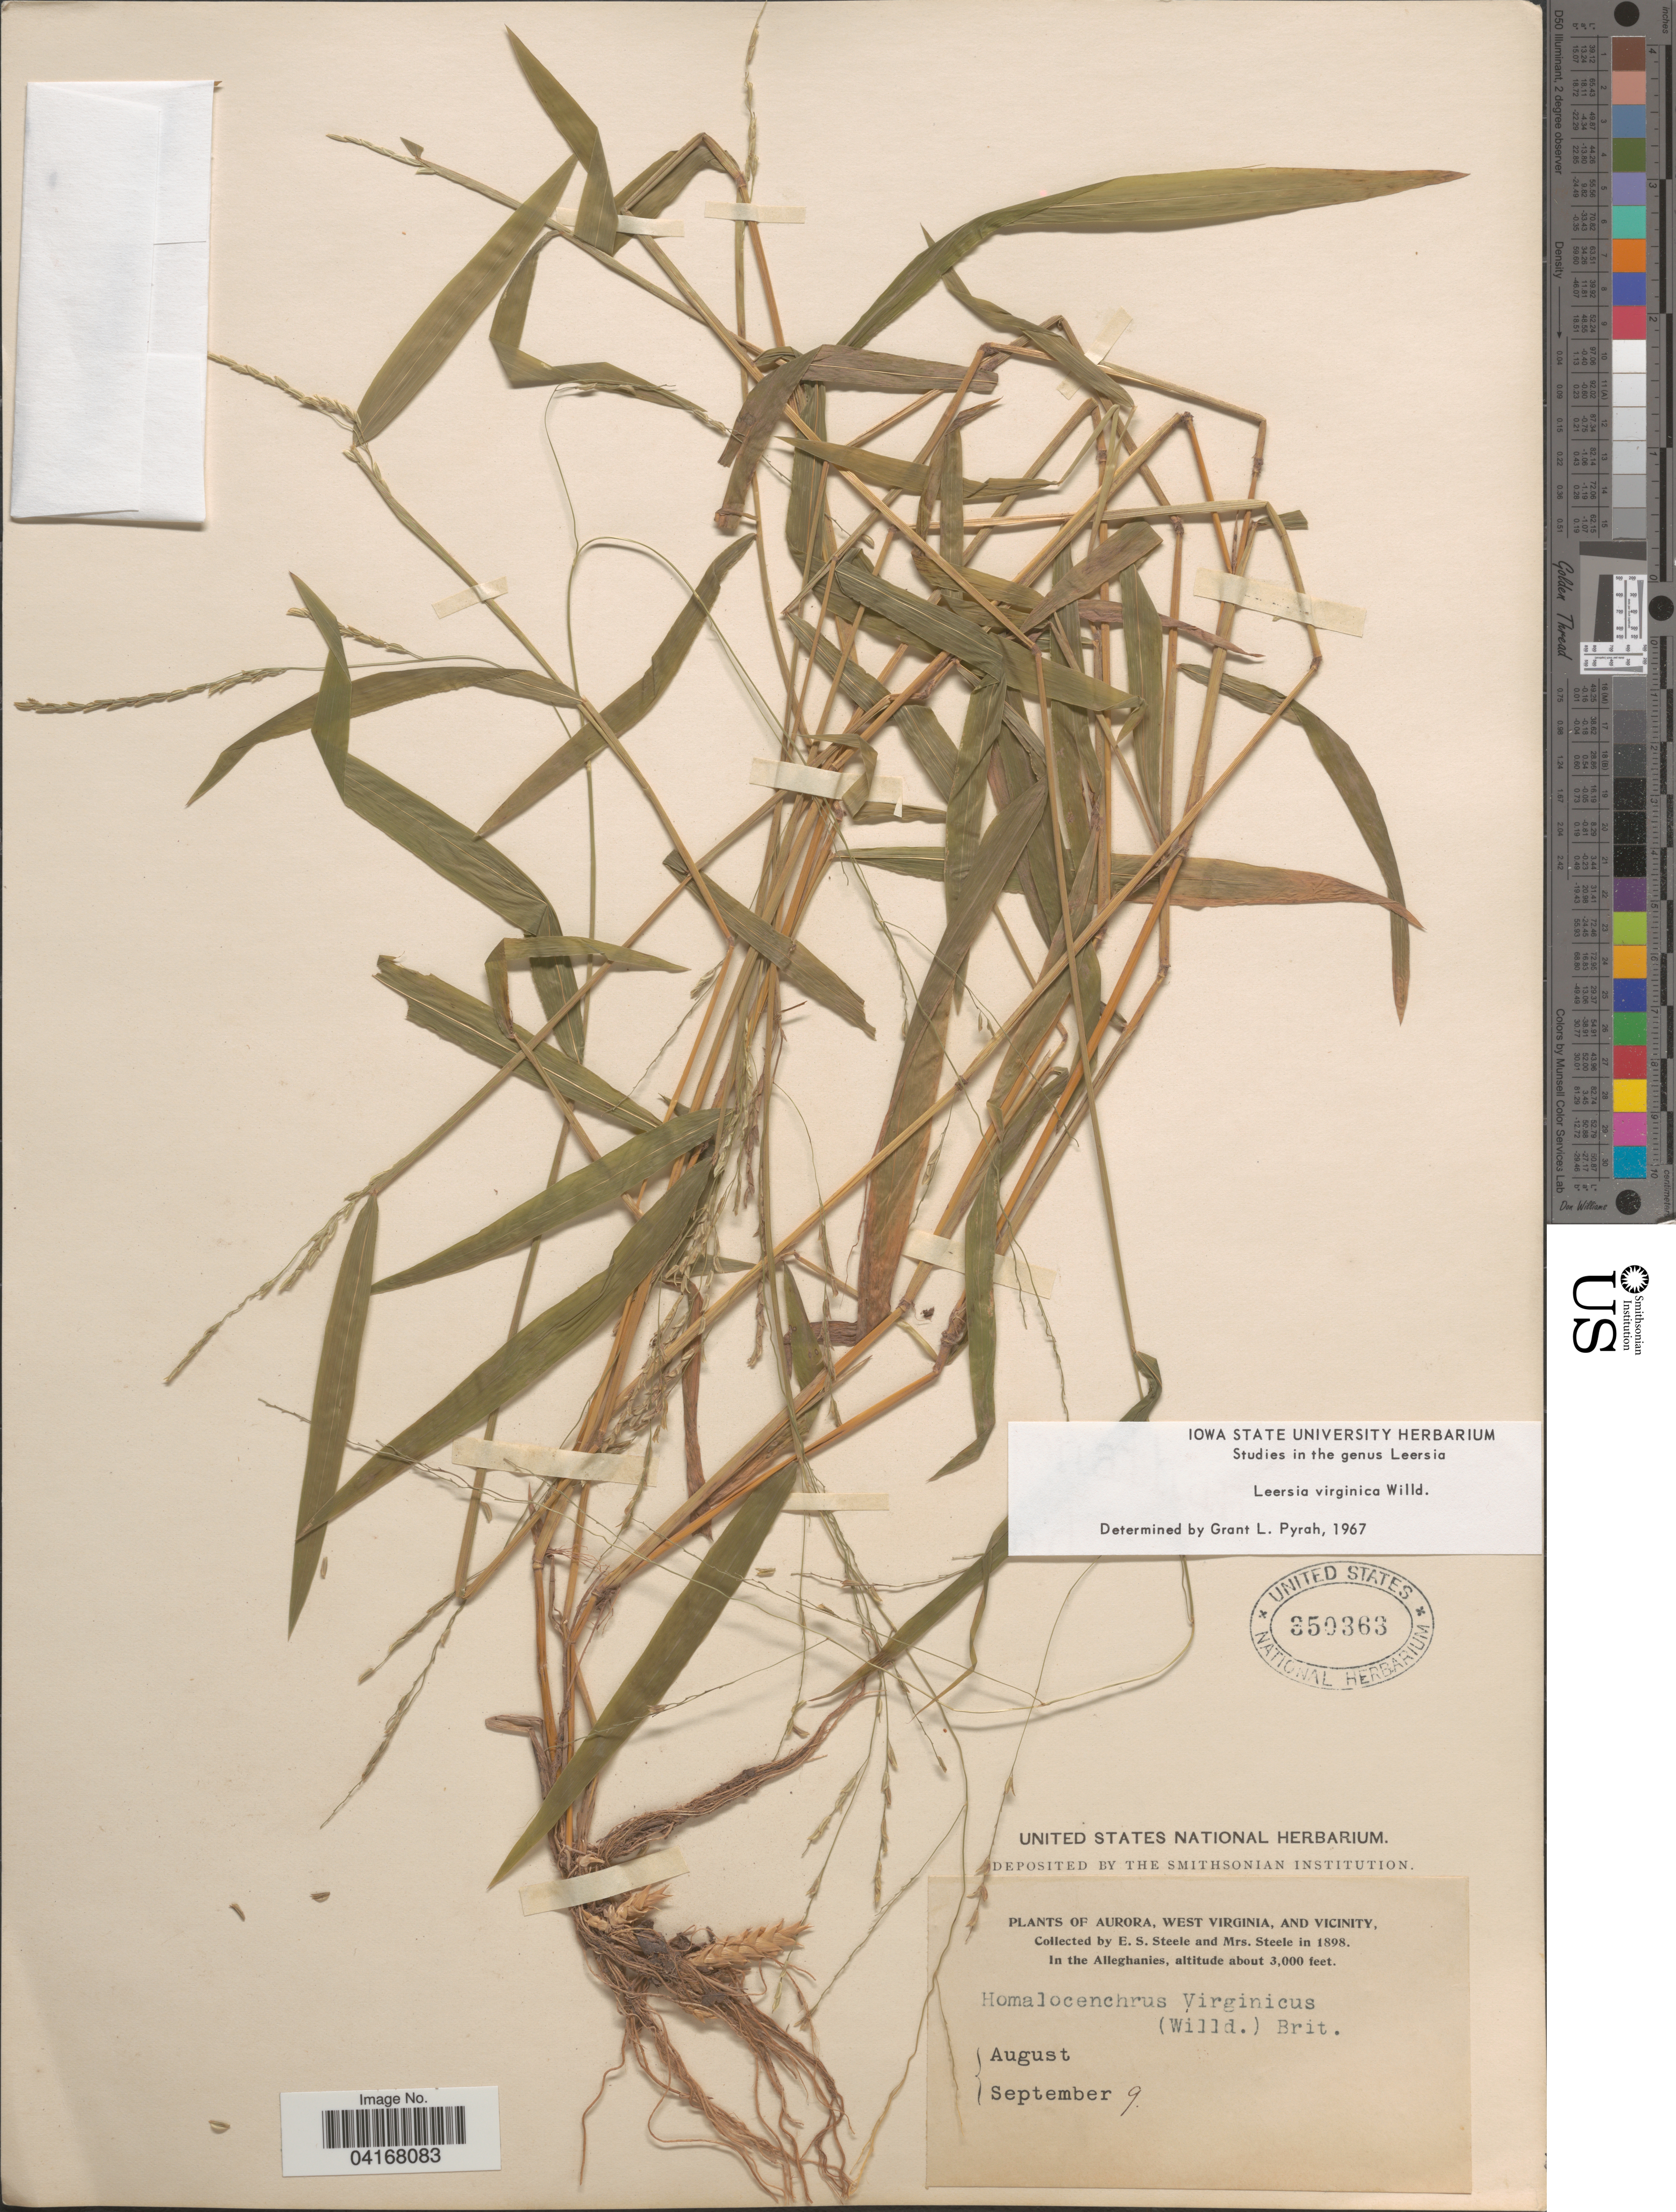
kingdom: Plantae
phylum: Tracheophyta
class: Liliopsida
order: Poales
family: Poaceae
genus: Leersia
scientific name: Leersia virginica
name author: Willd.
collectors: E. Steele & Mrs. E. S. Steele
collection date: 1898-09-09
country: United States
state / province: West Virginia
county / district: Preston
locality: Aurora, and Vicinity. In the Alleghanies.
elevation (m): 914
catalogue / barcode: US 350363